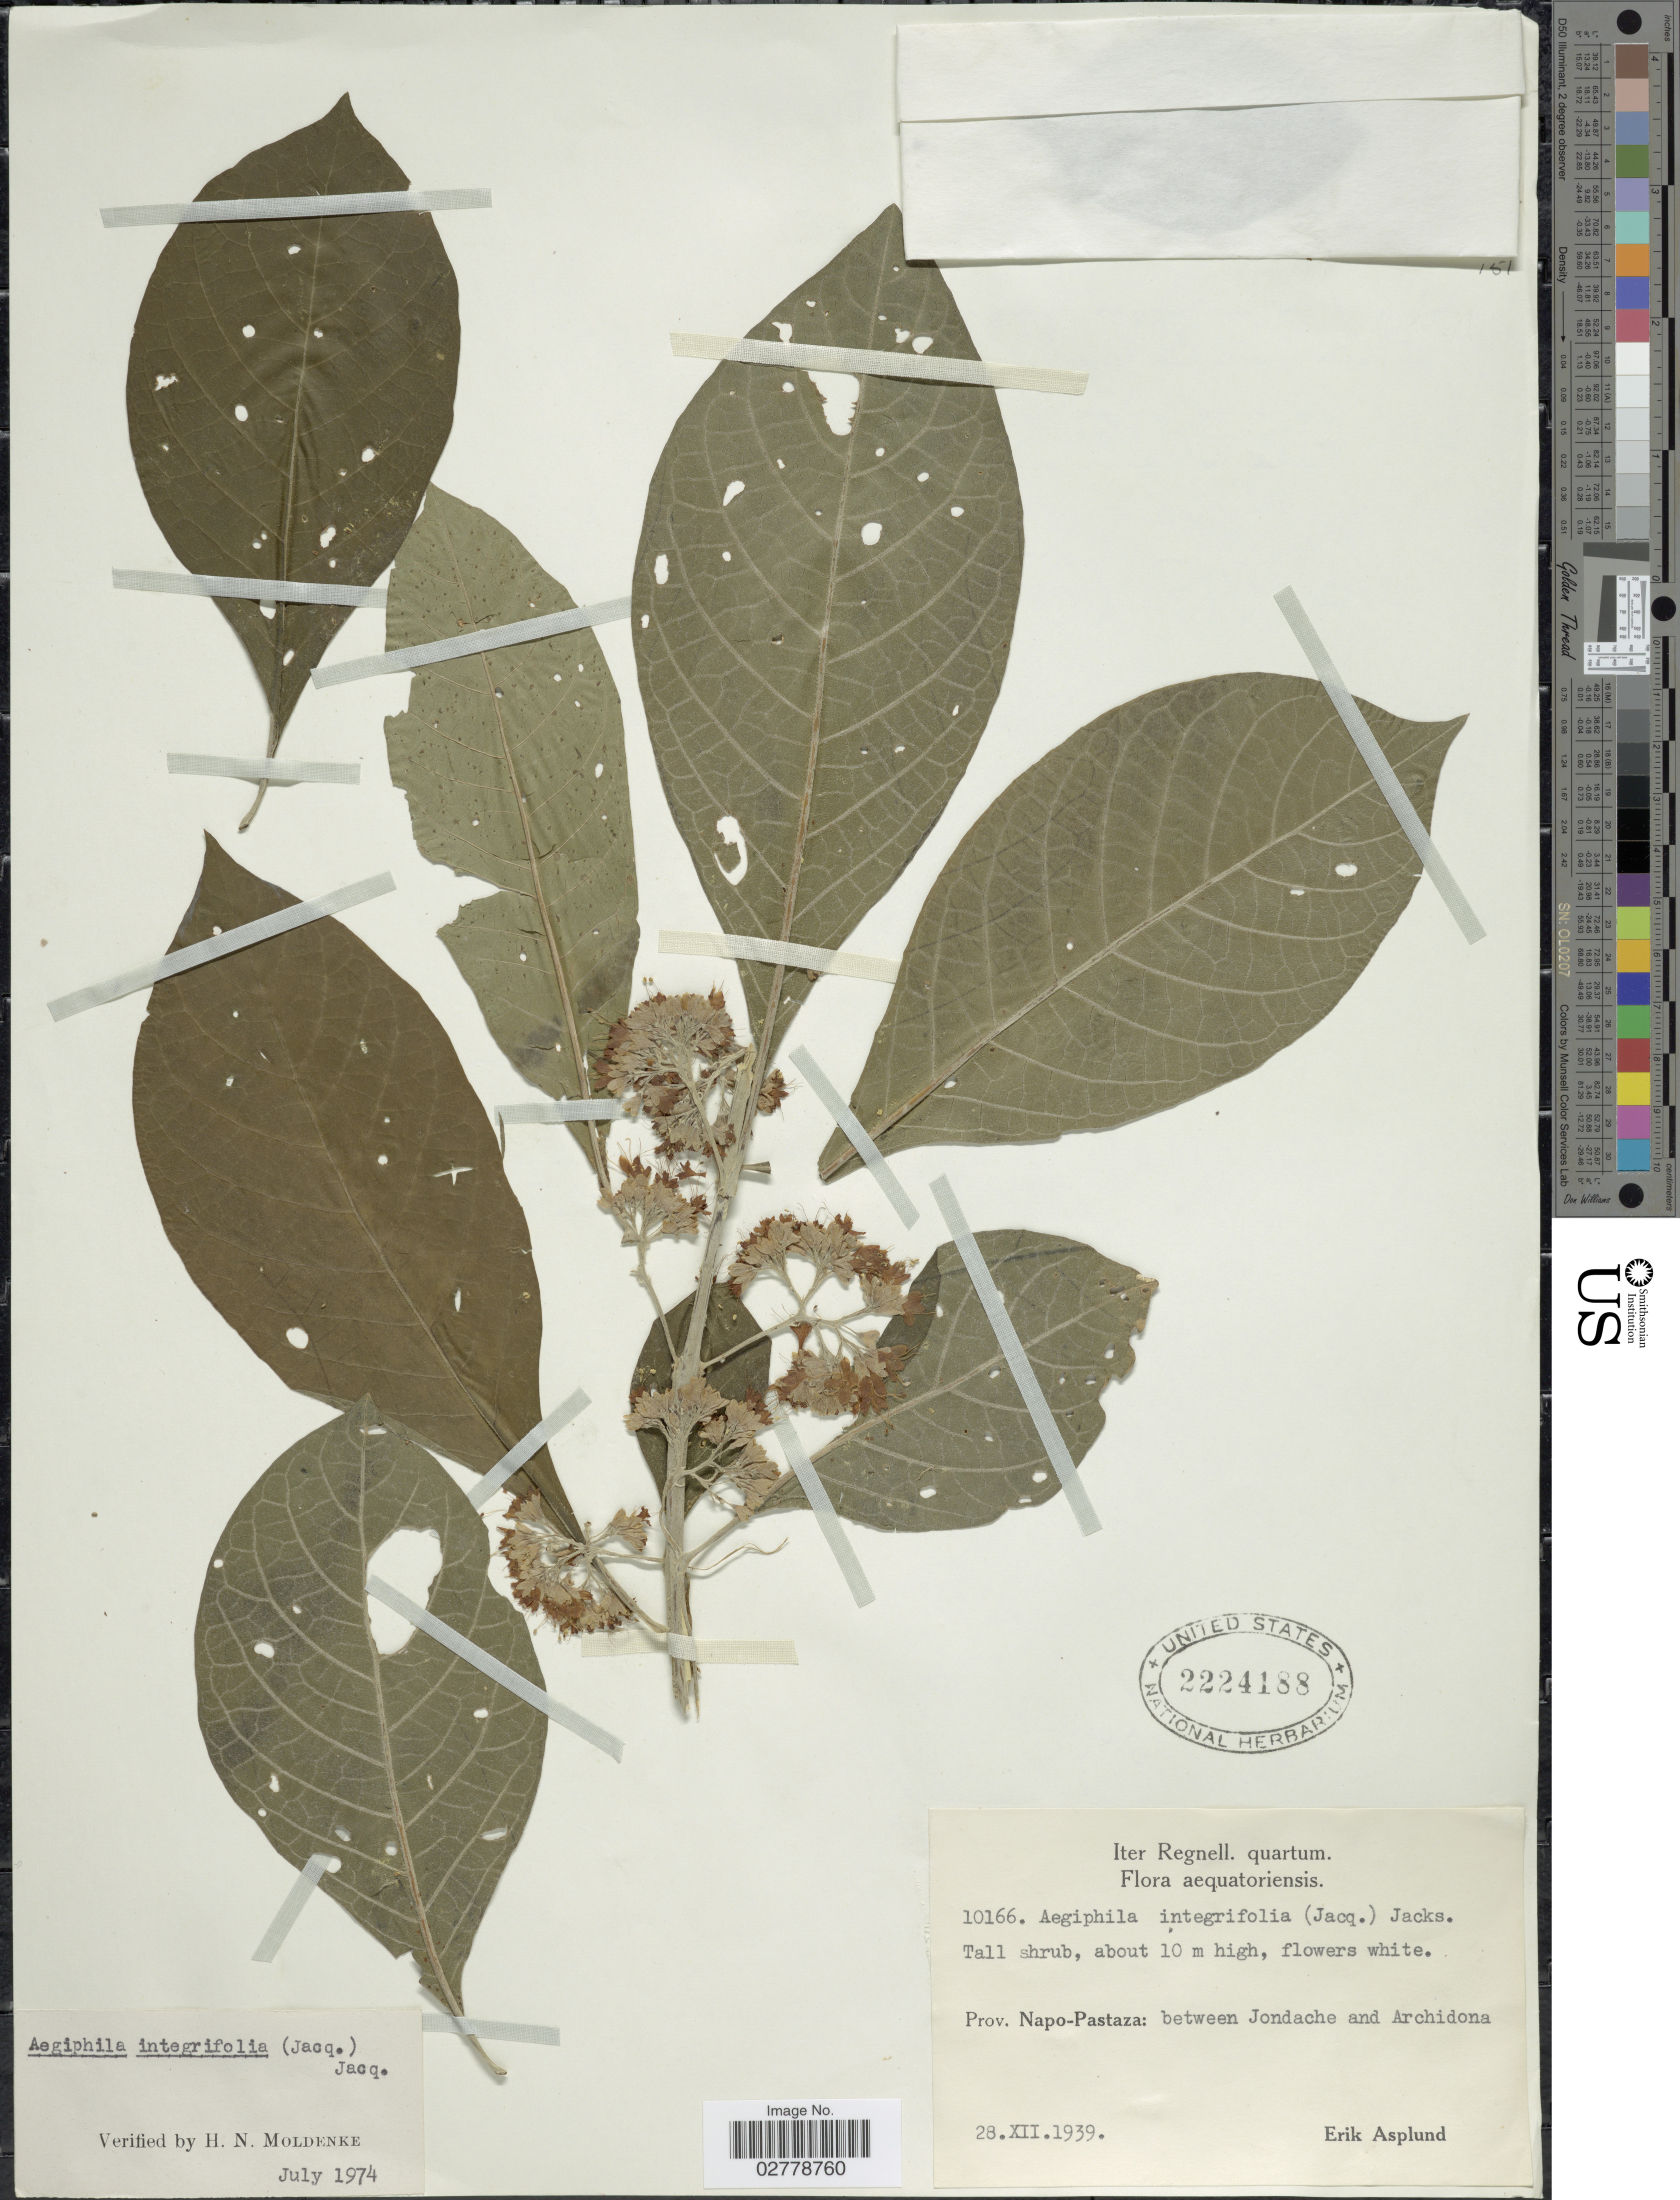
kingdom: Plantae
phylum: Tracheophyta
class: Magnoliopsida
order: Lamiales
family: Lamiaceae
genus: Aegiphila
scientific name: Aegiphila integrifolia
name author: (Jacq.) B.D. Jacks.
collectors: E. Asplund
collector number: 10166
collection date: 1939-12-28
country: Ecuador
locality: Aequatoriensis, Prov. Napo-Pastaza: Between Jondache and Archidona.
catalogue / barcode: US 2224188